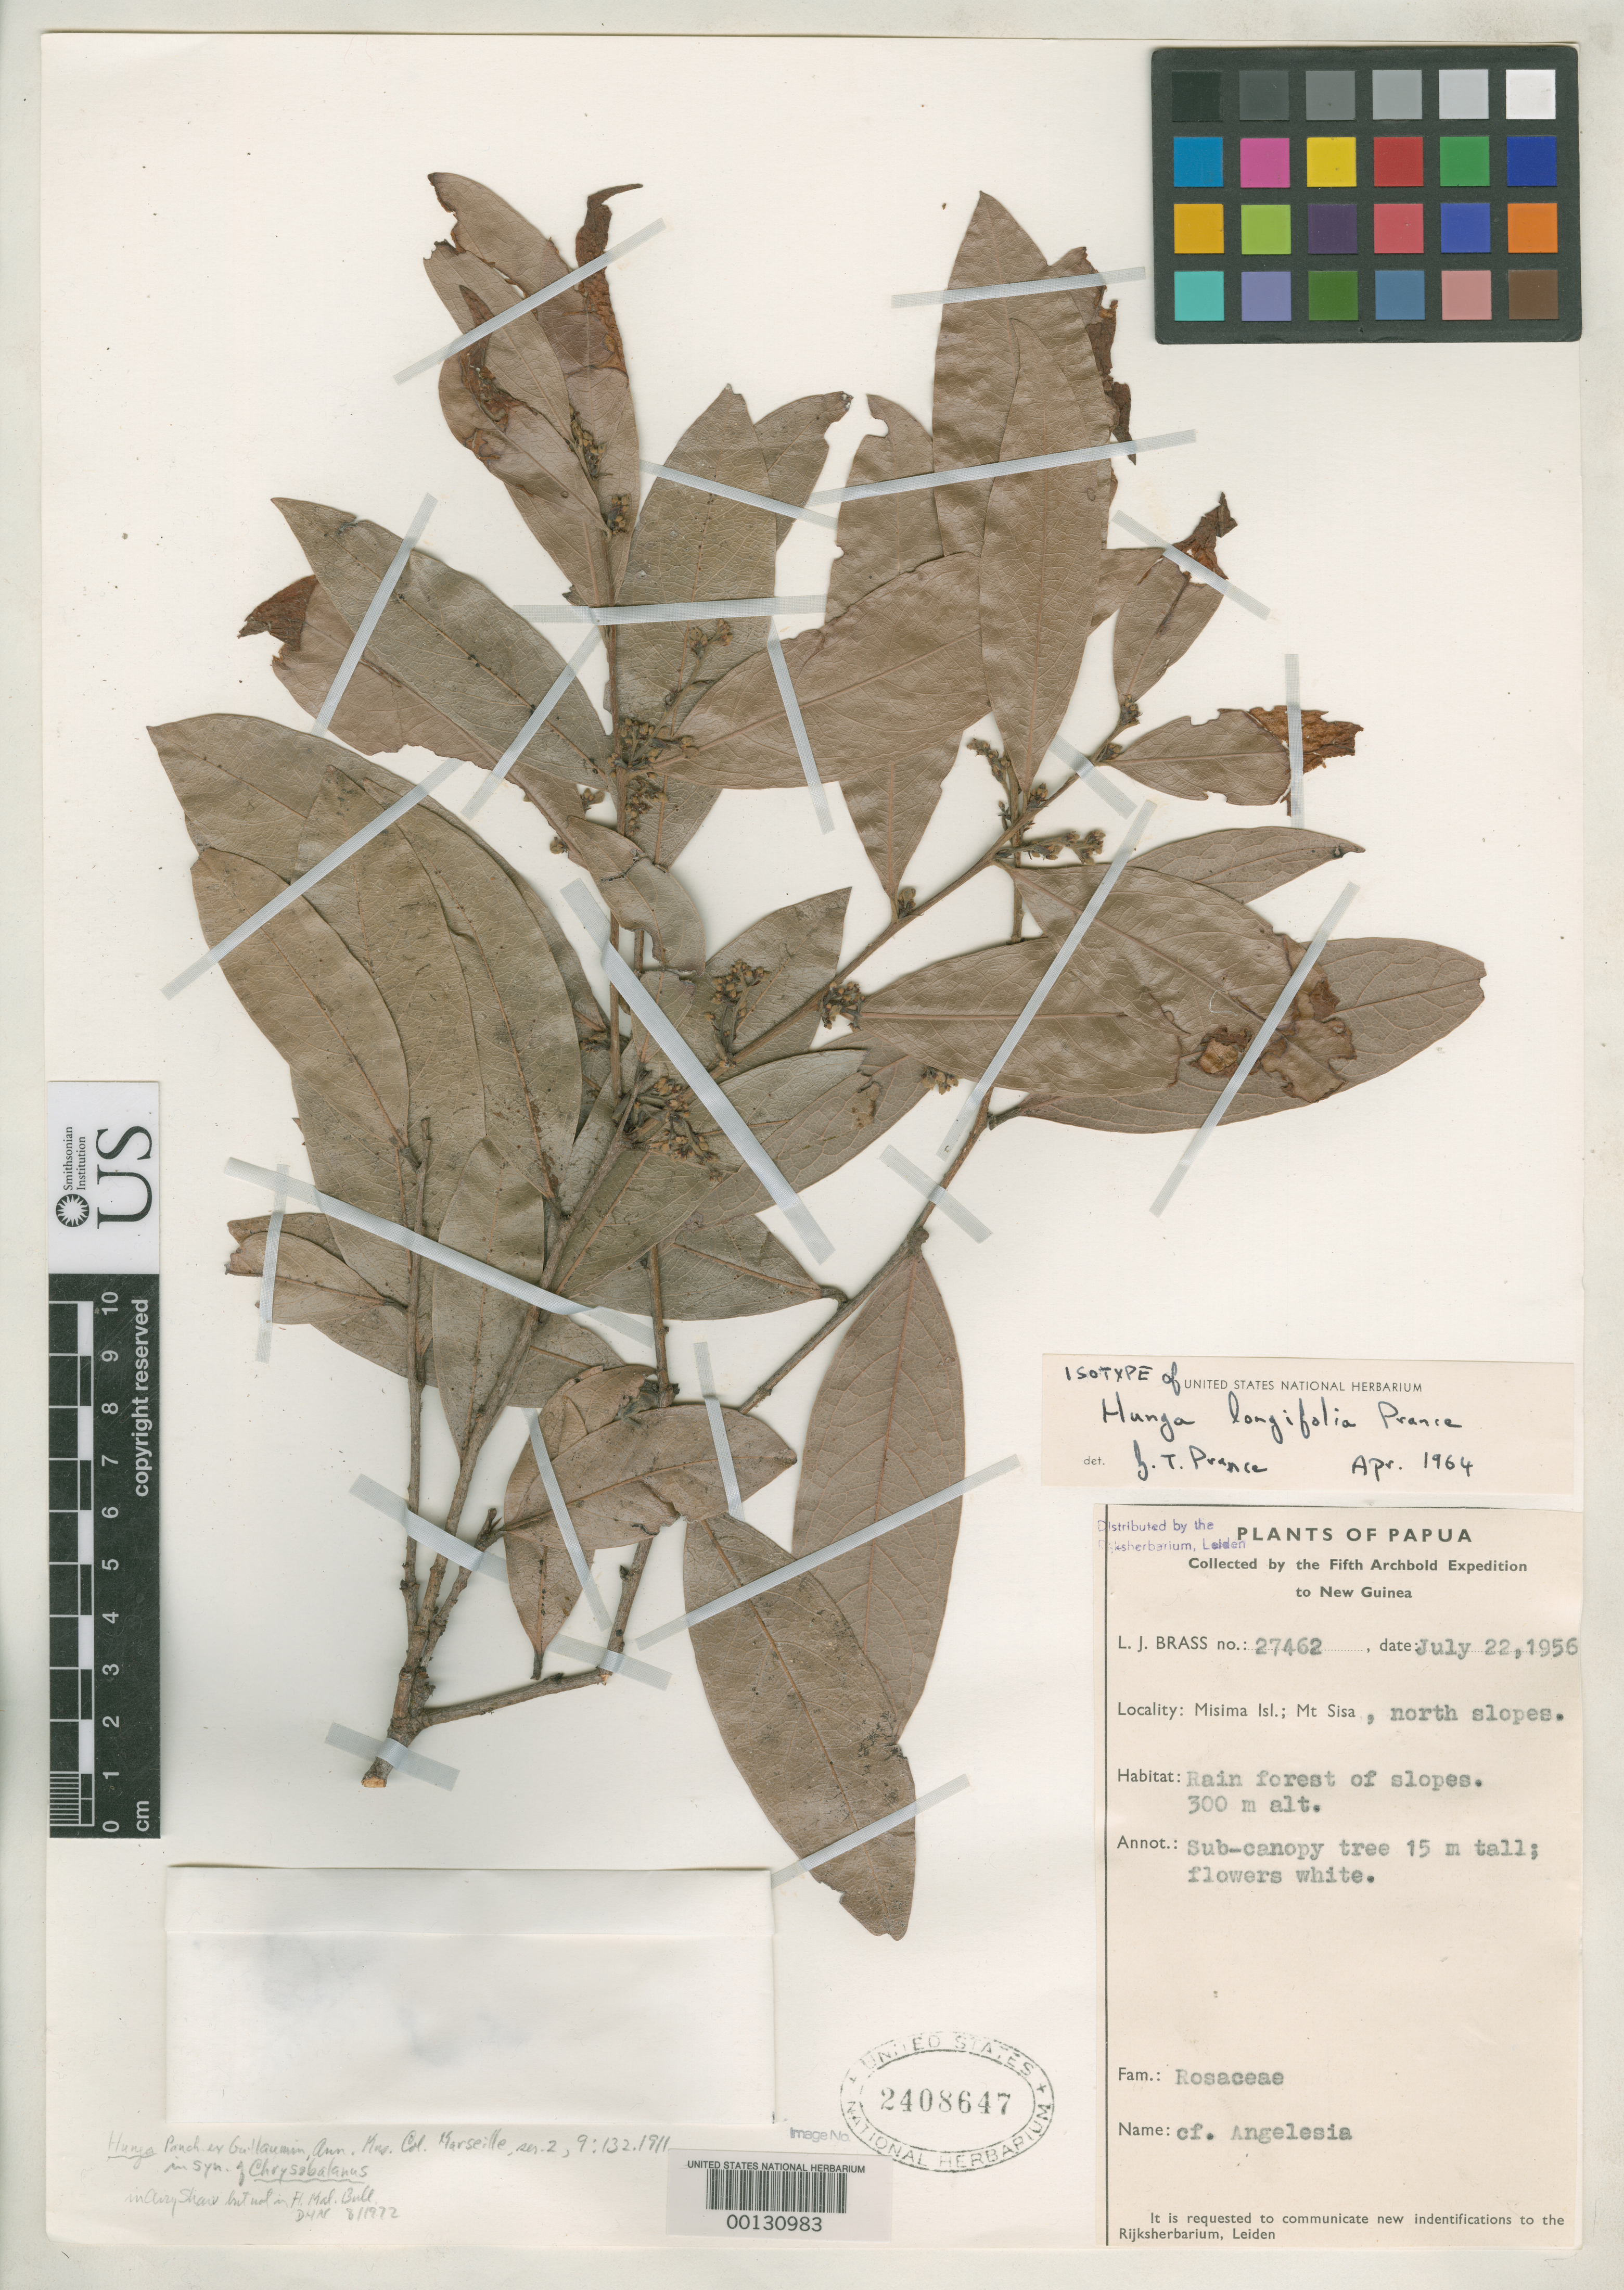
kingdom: Plantae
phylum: Tracheophyta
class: Magnoliopsida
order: Malpighiales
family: Chrysobalanaceae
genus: Hunga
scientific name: Hunga longifolia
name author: Prance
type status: Isotype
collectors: L. J. Brass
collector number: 27462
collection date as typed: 22 Jul 1956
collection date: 1956-07-22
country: Papua New Guinea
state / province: Milne Bay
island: Misima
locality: Mount Sisa. [Louisade Arch.]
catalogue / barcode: US 2408647